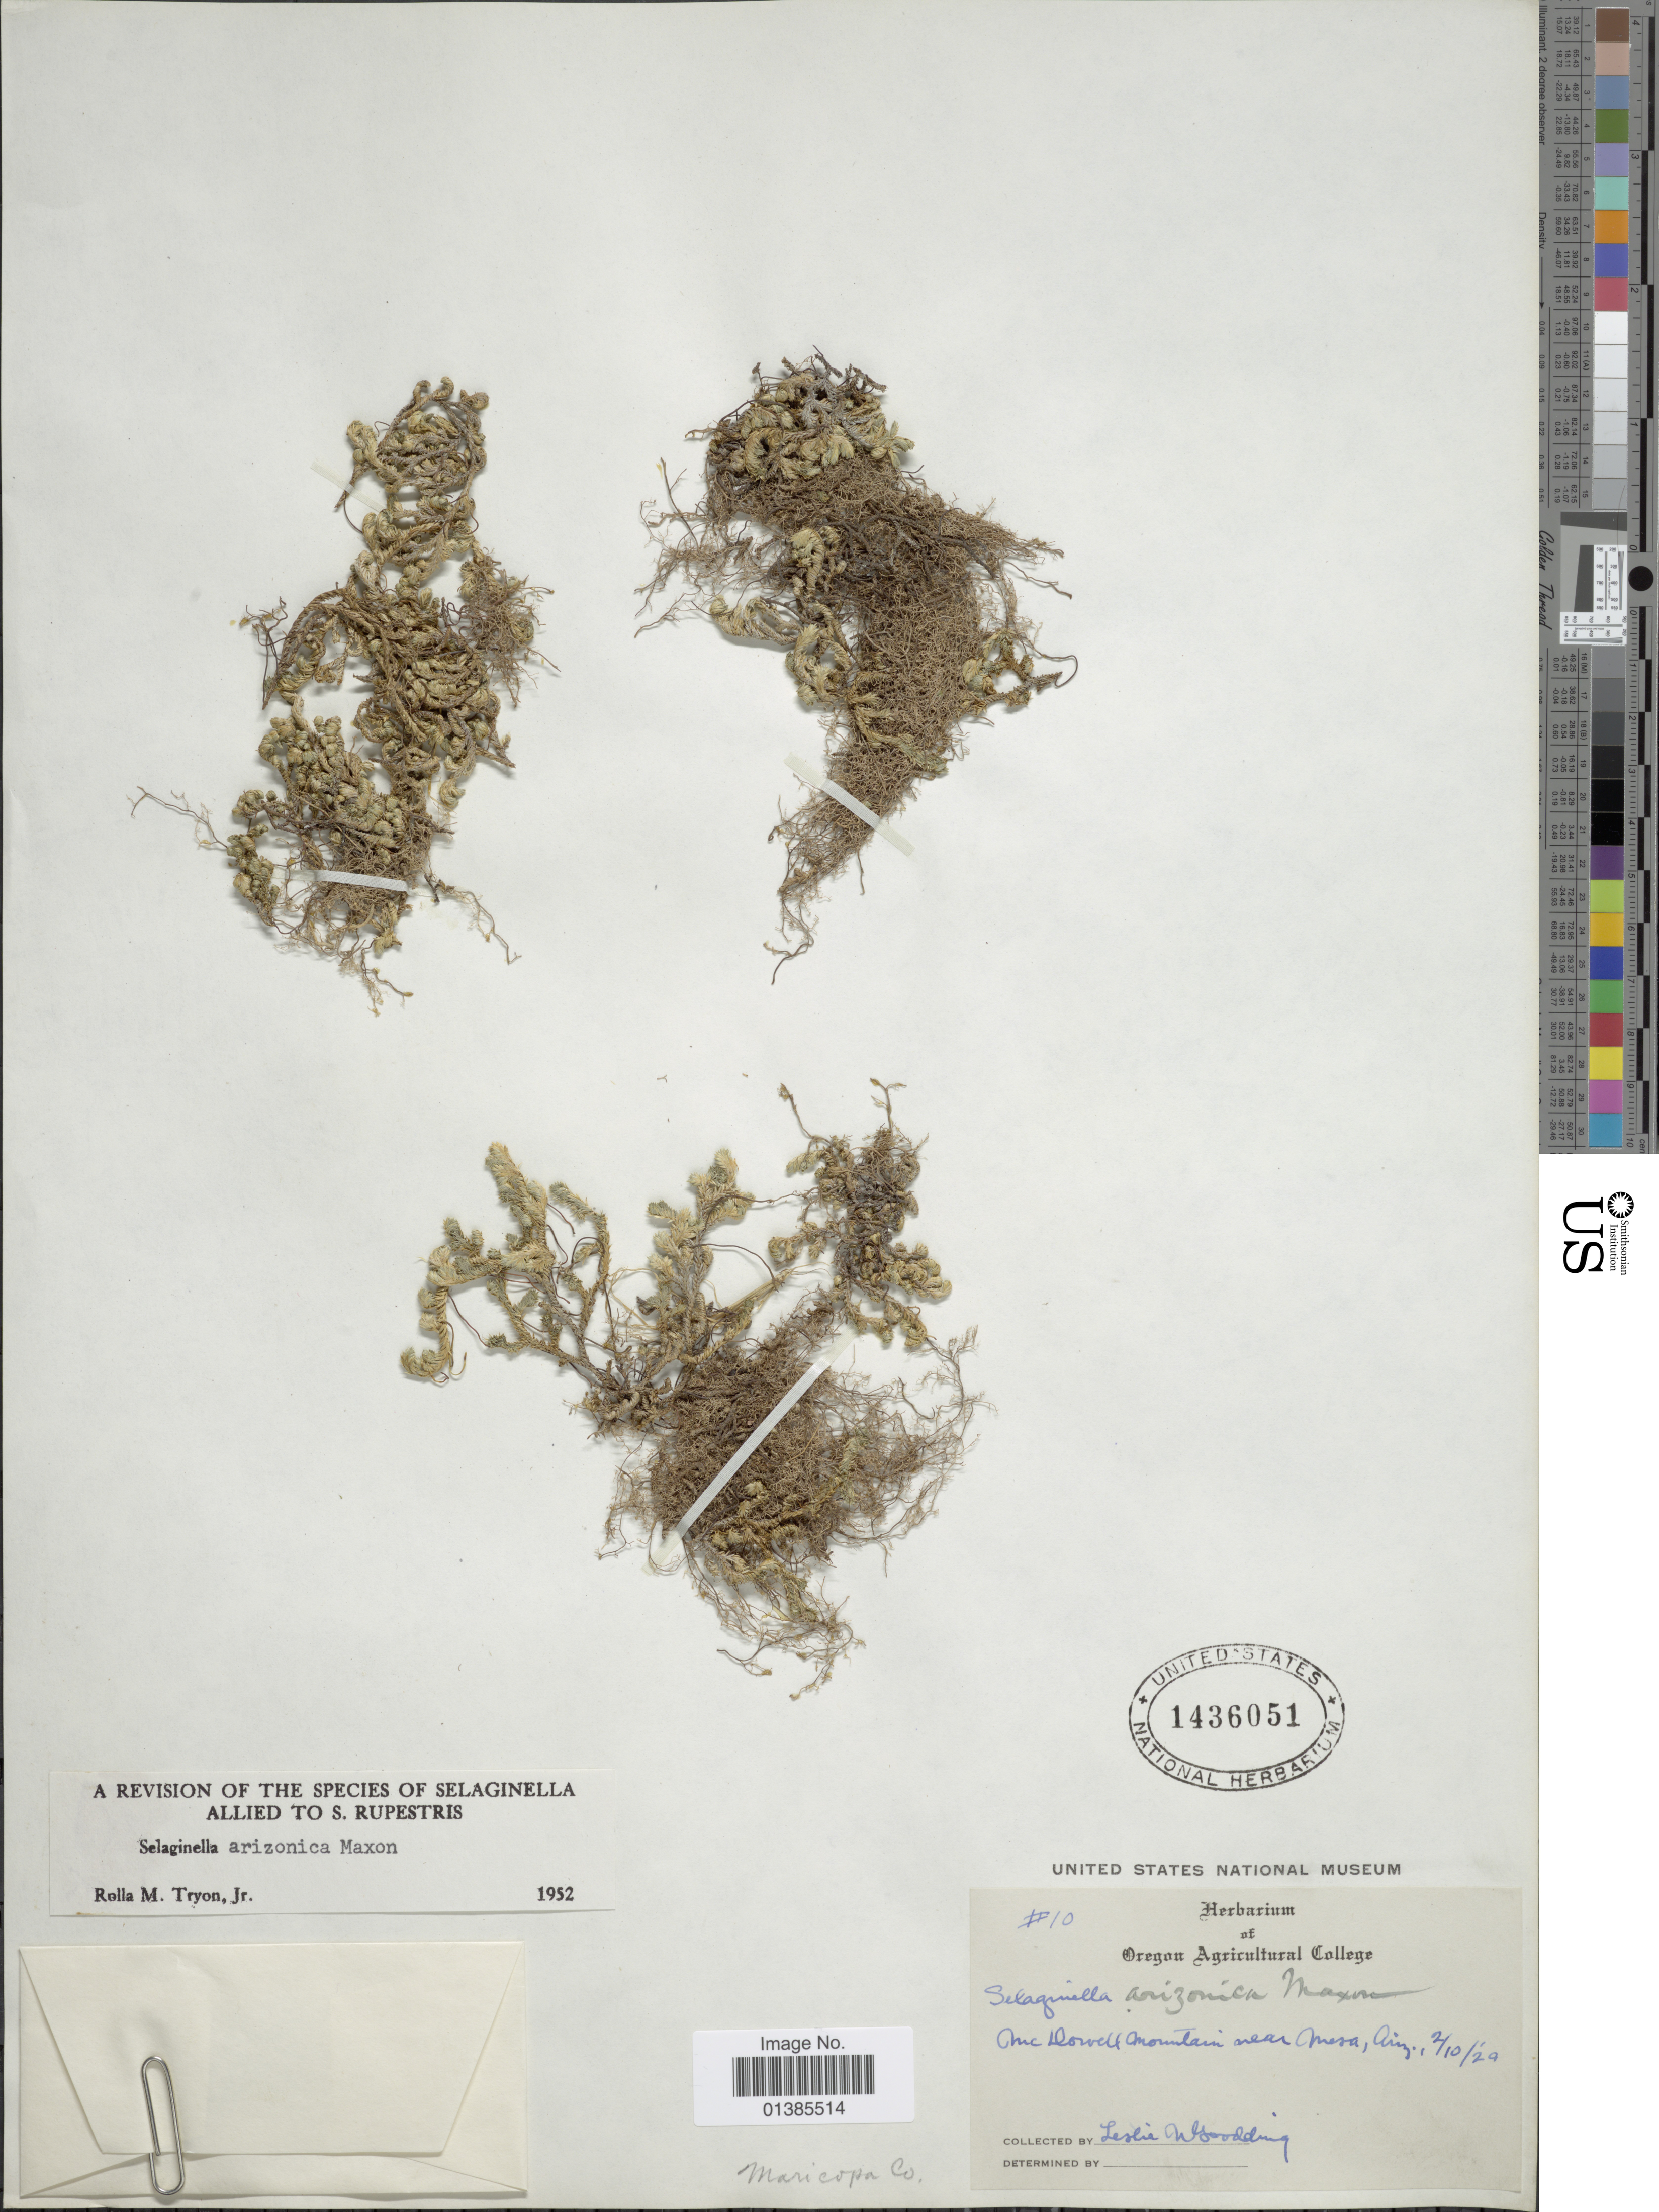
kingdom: Plantae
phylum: Tracheophyta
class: Lycopodiopsida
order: Selaginellales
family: Selaginellaceae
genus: Selaginella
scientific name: Selaginella arizonica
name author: Maxon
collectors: L. N. Goodding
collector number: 10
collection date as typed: Transcribed d/m/y: 10/2/29; 2/10/29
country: United States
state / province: Arizona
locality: Mc Dowell Mountain near Mesa.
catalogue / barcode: US 1436051